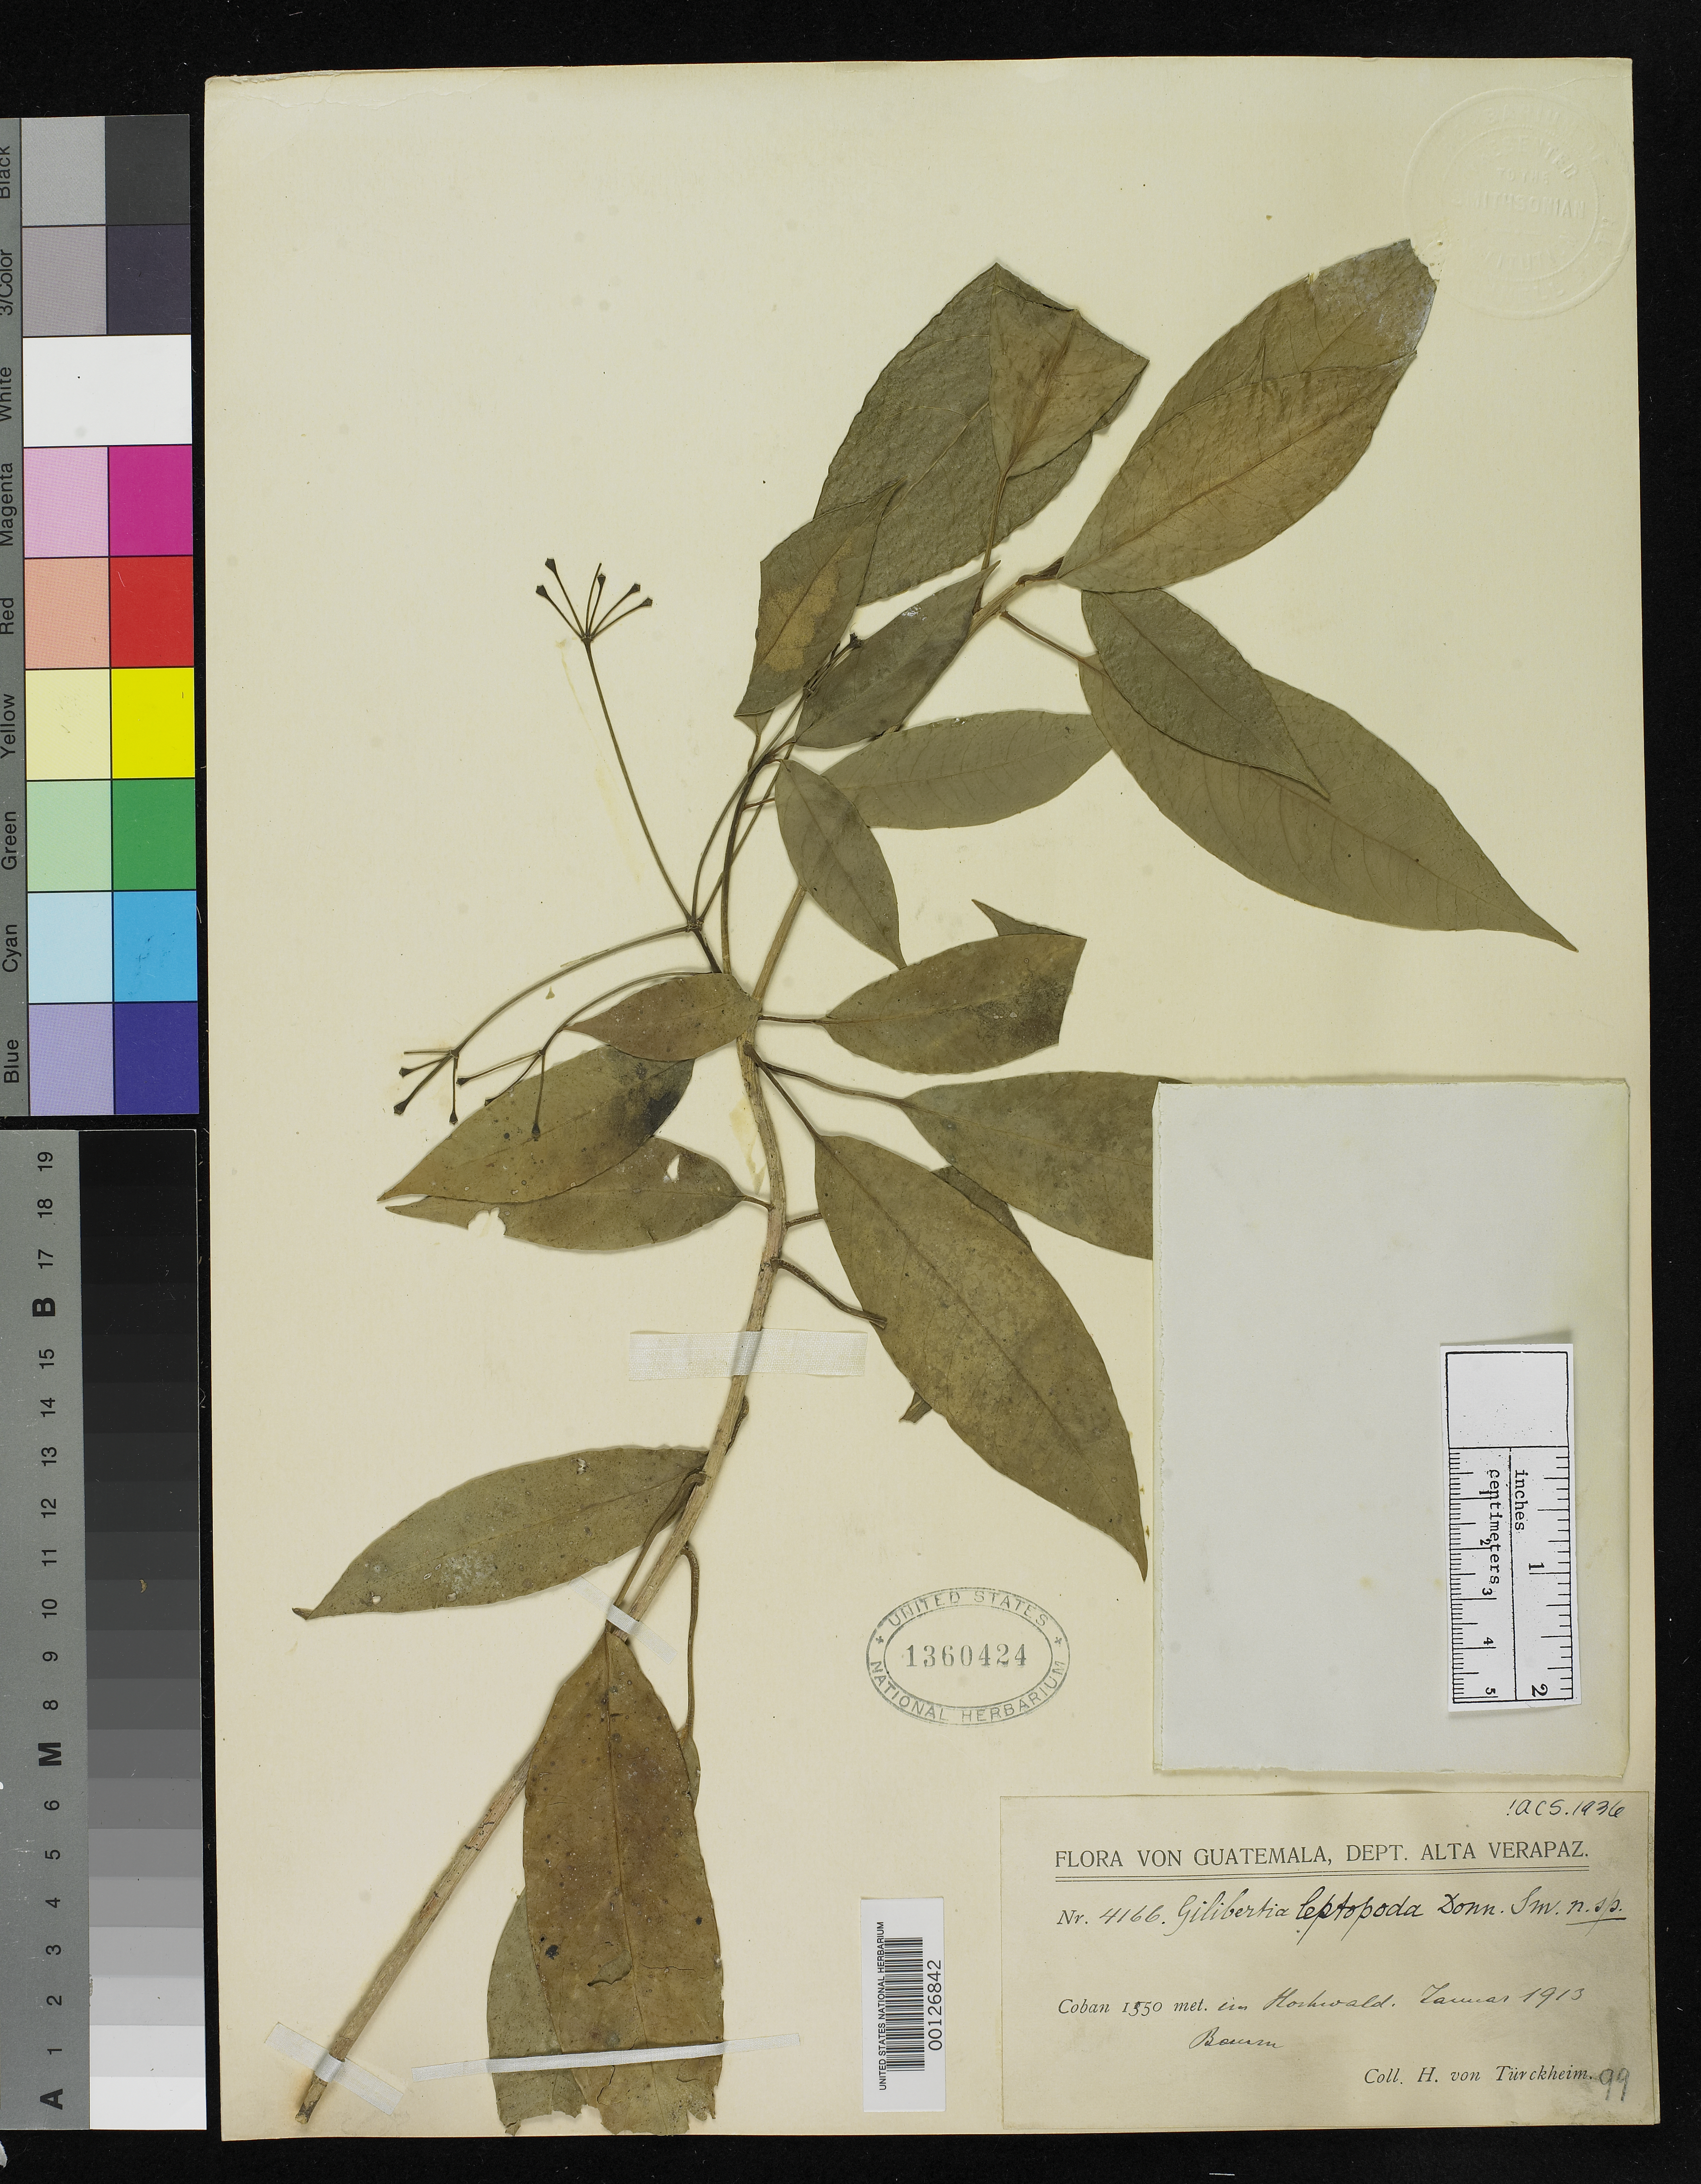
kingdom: Plantae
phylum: Tracheophyta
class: Magnoliopsida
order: Apiales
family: Araliaceae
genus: Gilibertia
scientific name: Gilibertia leptopoda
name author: Donn. Sm.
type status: Type Collection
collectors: H. von Türckheim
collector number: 4166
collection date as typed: Jan 1913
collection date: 1913-01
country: Guatemala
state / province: Alta Verapaz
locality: Cobán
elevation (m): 1555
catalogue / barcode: US 1360424